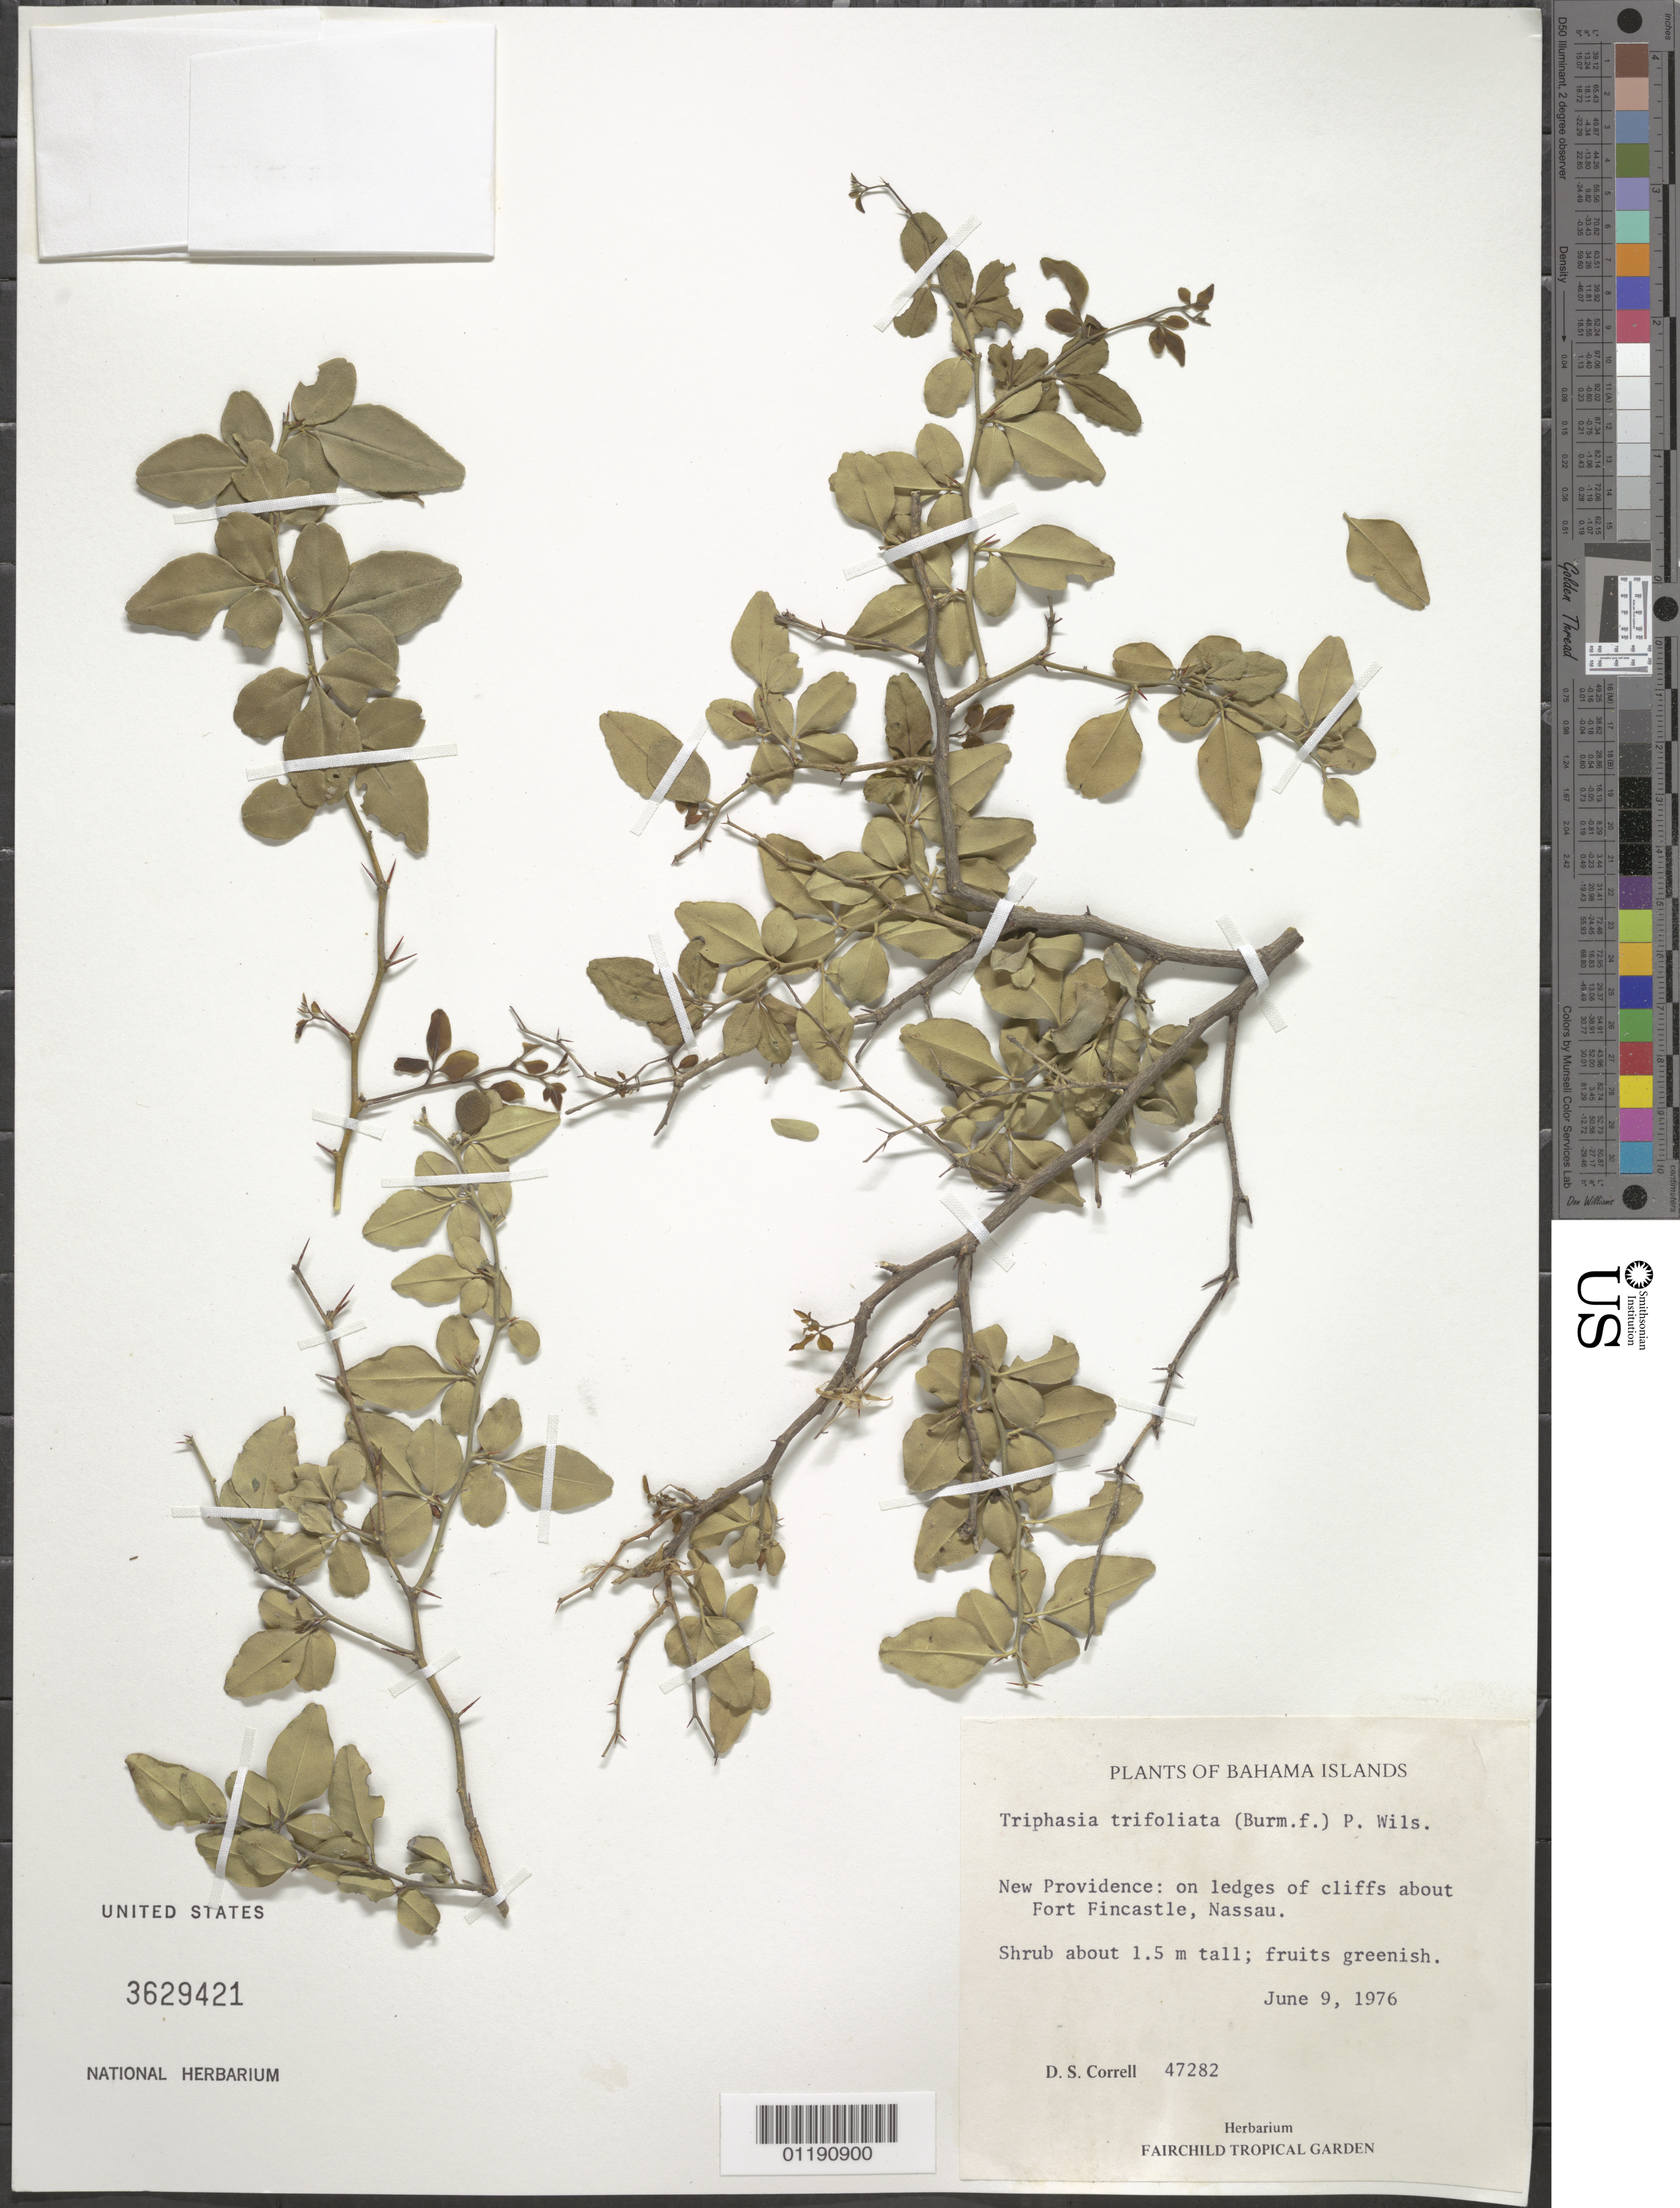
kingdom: Plantae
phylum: Tracheophyta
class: Magnoliopsida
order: Sapindales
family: Rutaceae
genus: Triphasia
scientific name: Triphasia trifoliata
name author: DC.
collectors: D. S. Correll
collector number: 47282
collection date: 1976-06-09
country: Bahamas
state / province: New Providence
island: New Providence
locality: New Providence: on ledges of cliffs about Fort Fincastle, Nassau.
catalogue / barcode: US 3629421